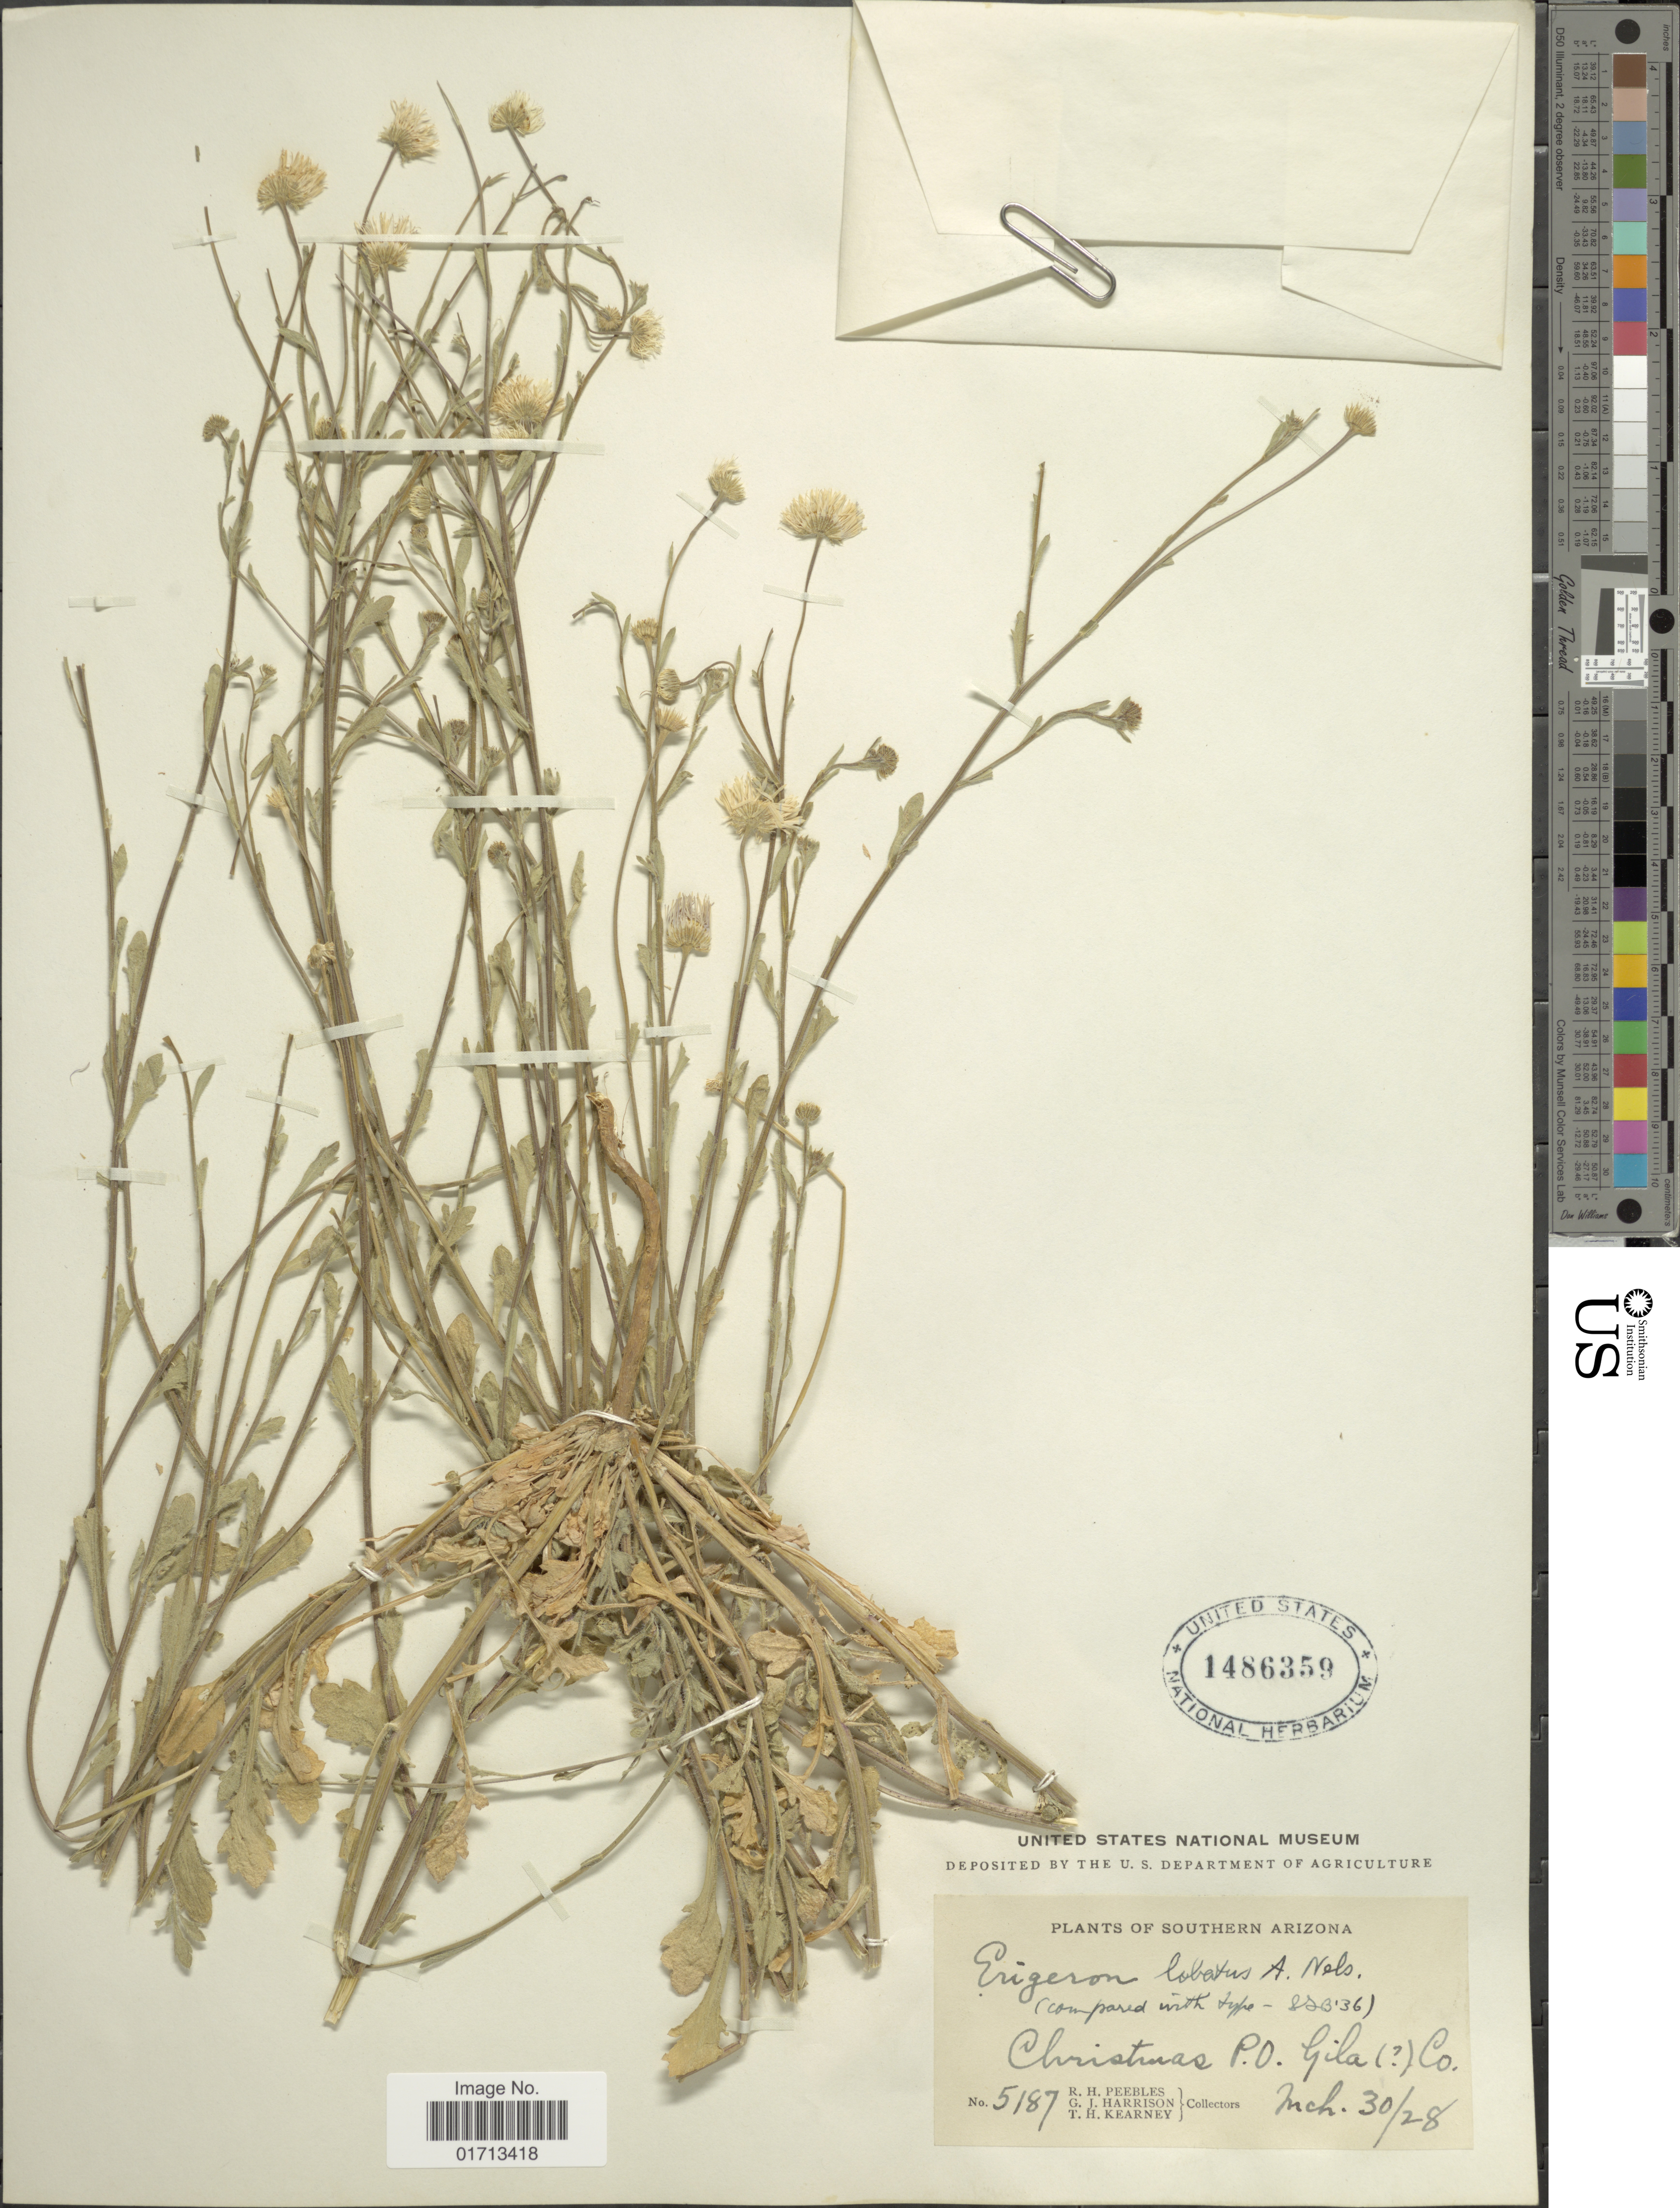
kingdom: Plantae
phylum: Tracheophyta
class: Magnoliopsida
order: Asterales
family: Asteraceae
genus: Erigeron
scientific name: Erigeron lobatus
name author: A. Nelson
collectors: R. H. Peebles, G. J. Harrison & T. H. Kearney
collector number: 5187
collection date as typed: Transcribed d/m/y: 30/3/28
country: United States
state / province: Arizona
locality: Southern Arizona, Christmas P. O. Gila ( [unsure placement]) Co.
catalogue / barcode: US 1486359